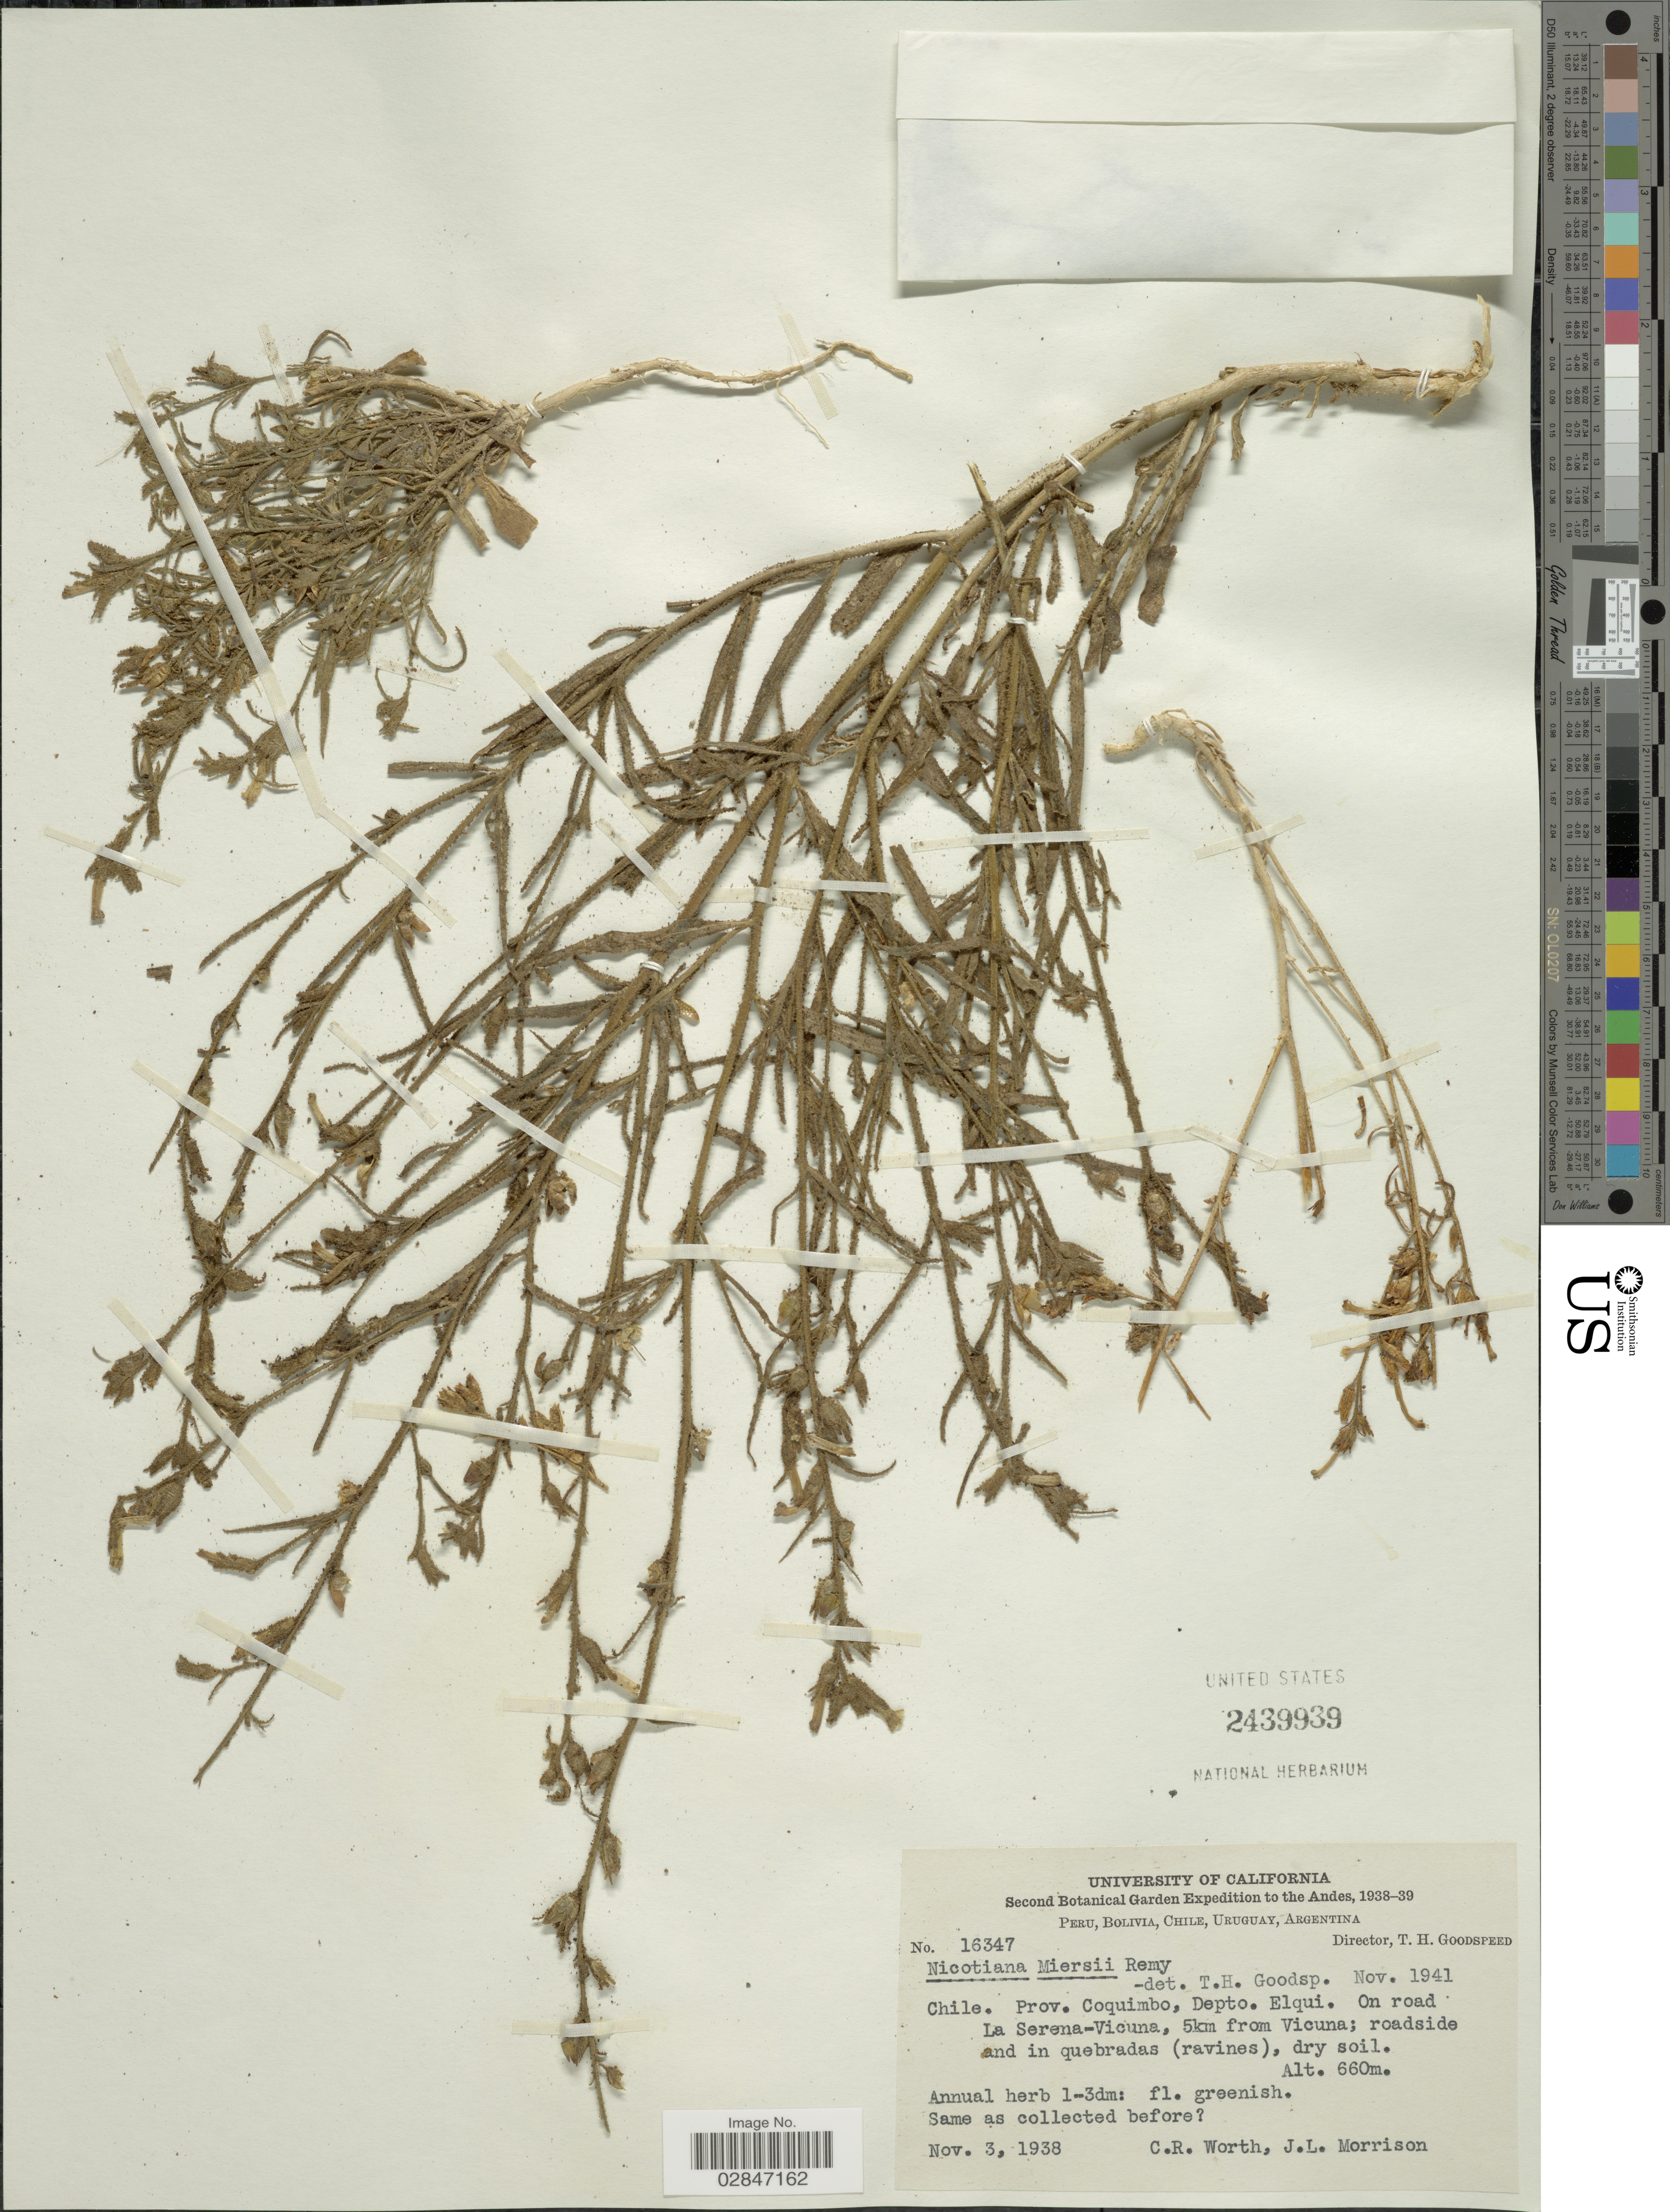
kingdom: Plantae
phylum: Tracheophyta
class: Magnoliopsida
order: Solanales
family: Solanaceae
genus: Nicotiana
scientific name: Nicotiana miersii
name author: J. Rémy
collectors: C. R. Worth & J. Morrison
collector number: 16347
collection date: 1938-11-03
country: Chile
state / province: Coquimbo (IV)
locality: The Andes, Prov. Coquimbo, Depto. Elqui, On road La Serena-Vicuna, 5km from Vicuna.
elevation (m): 660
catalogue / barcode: US 2439939